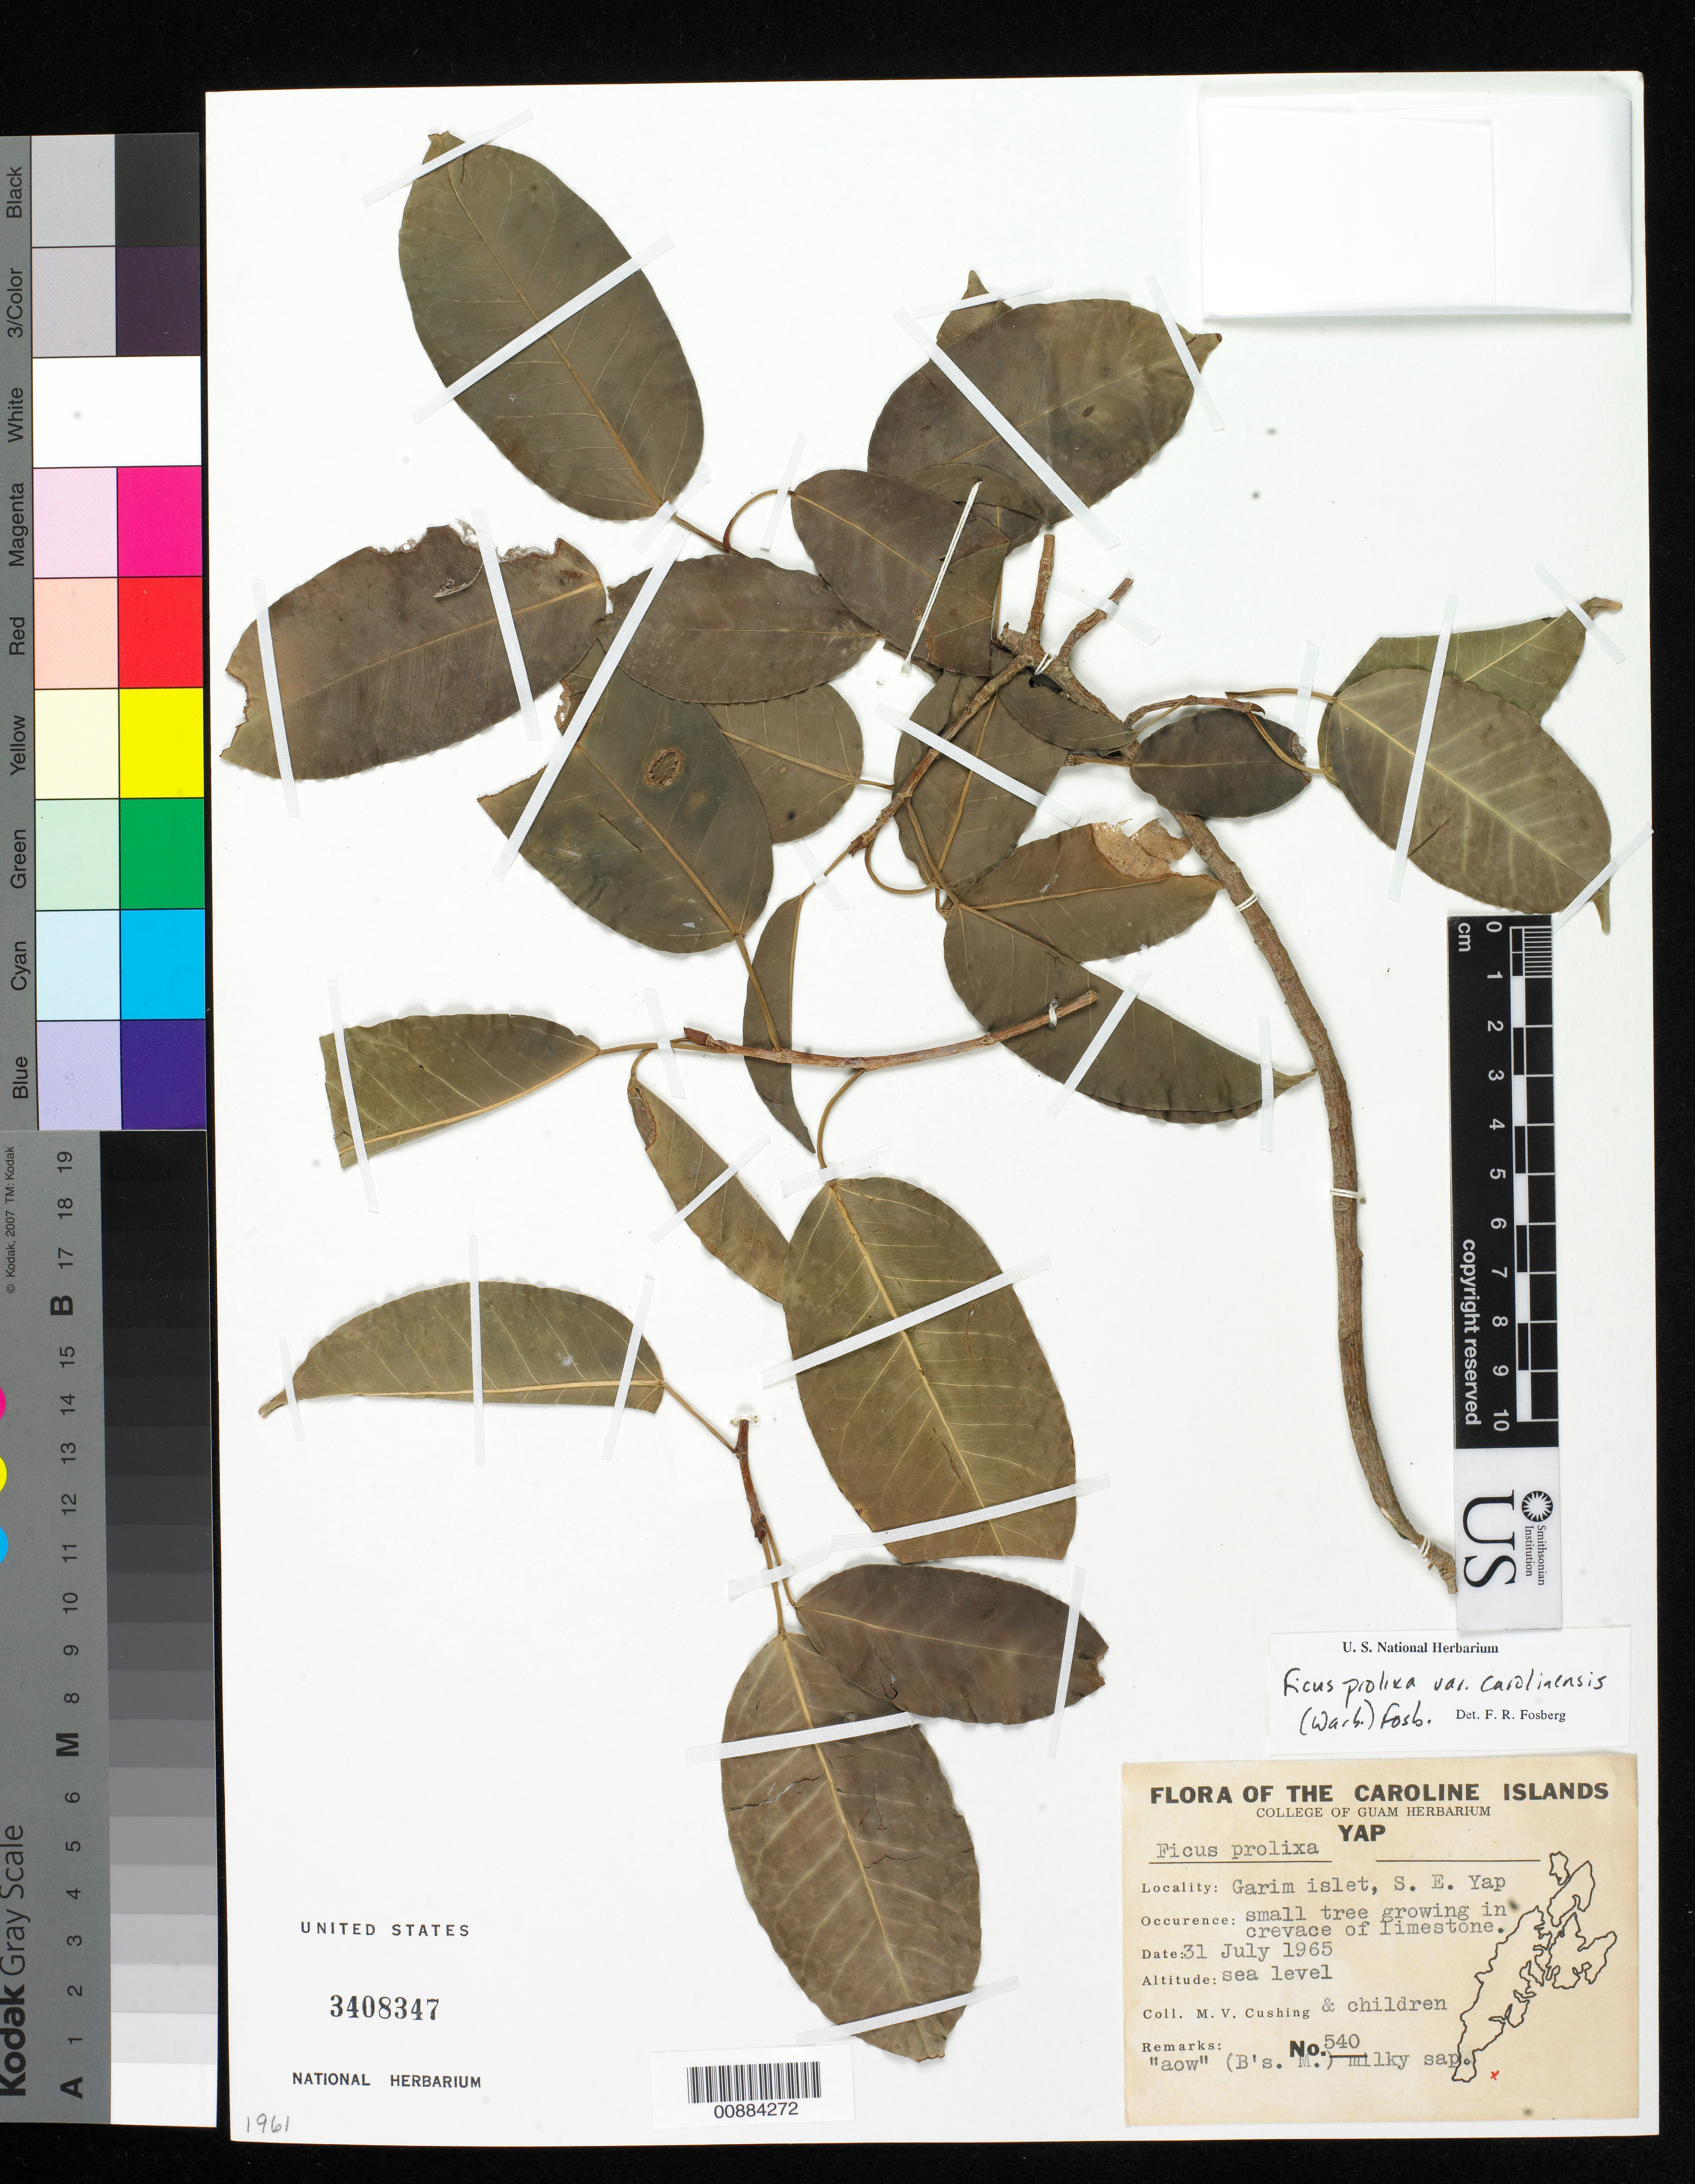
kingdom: Plantae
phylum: Tracheophyta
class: Magnoliopsida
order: Rosales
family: Moraceae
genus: Ficus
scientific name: Ficus prolixa var. carolinensis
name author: (Warb.) Fosberg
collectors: M. V. Cushing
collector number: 540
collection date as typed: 31 Jul 1965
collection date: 1965-07-31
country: Micronesia, Federated States of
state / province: Yap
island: Yap Is.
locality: Garim Islet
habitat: small tree growing in crevace of limestone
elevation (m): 0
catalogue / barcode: US 3408347